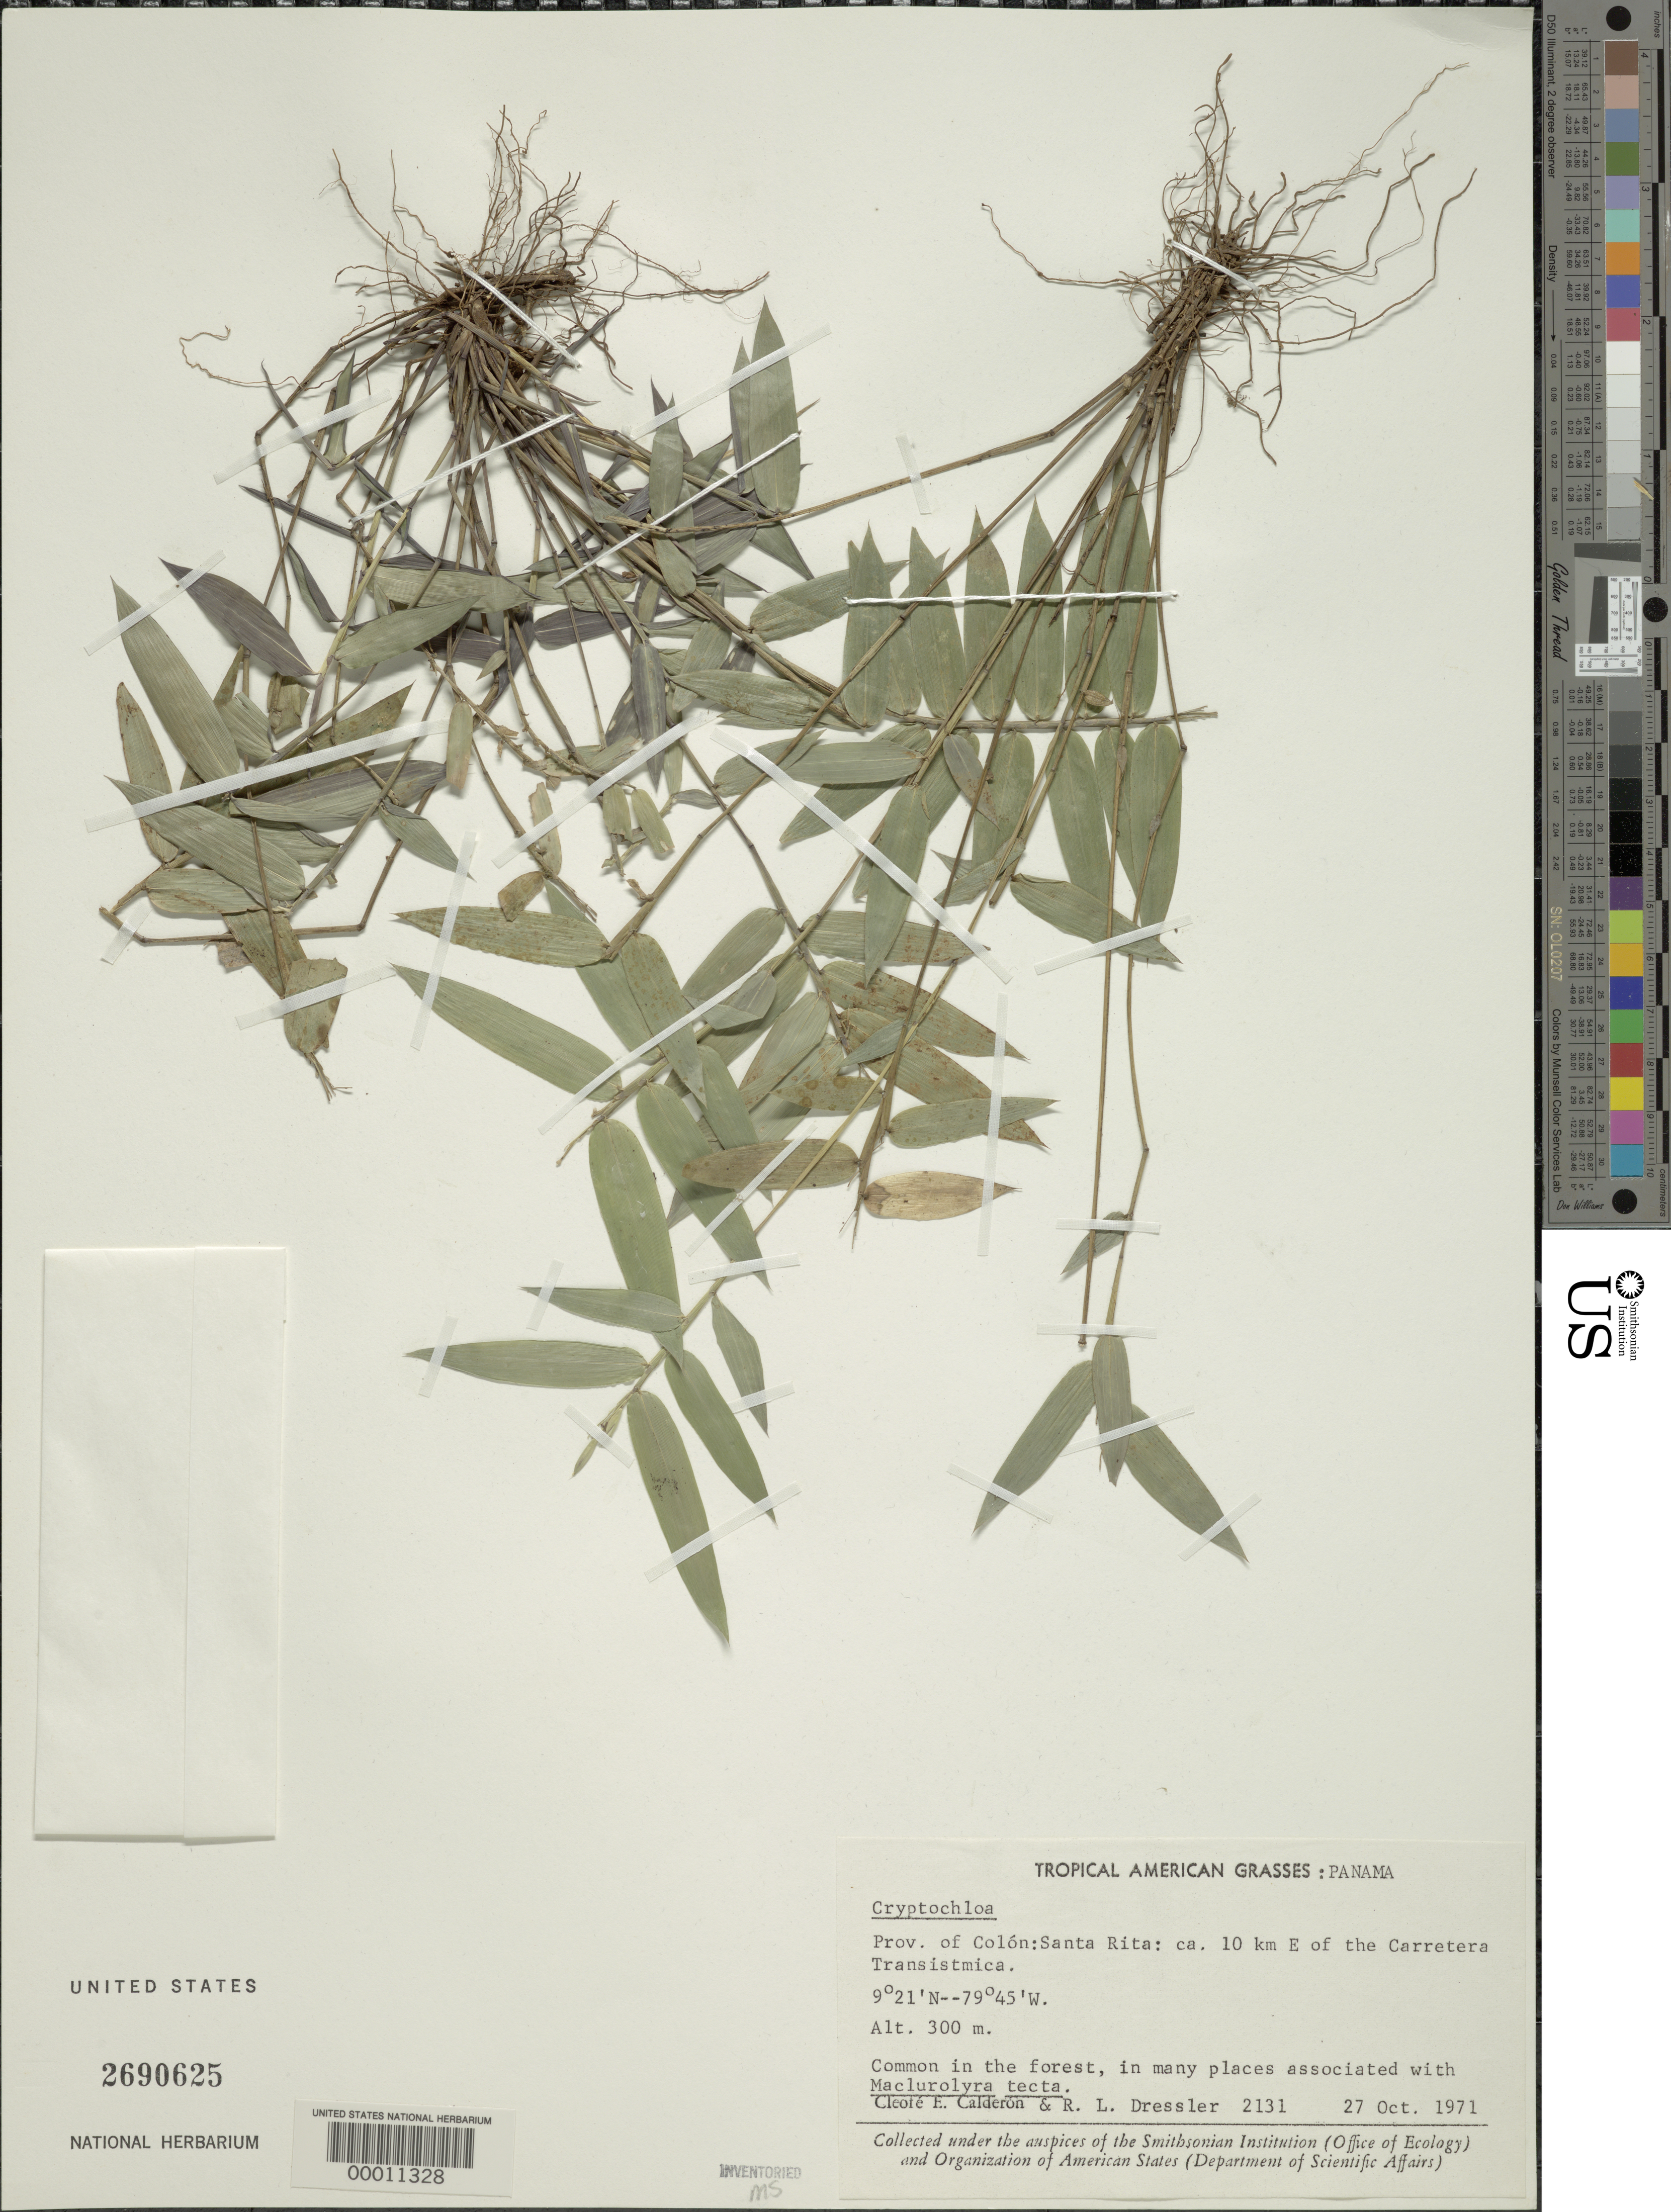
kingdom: Plantae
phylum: Tracheophyta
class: Liliopsida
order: Poales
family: Poaceae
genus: Cryptochloa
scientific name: Cryptochloa variana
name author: Swallen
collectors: C. E. Calderón & R. Dressler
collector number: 2131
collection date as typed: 27 Oct 1971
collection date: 1971-10-27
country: Panama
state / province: Colón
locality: Santa Rita, Carretera Trans-Istmica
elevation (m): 300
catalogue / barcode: US 2690625